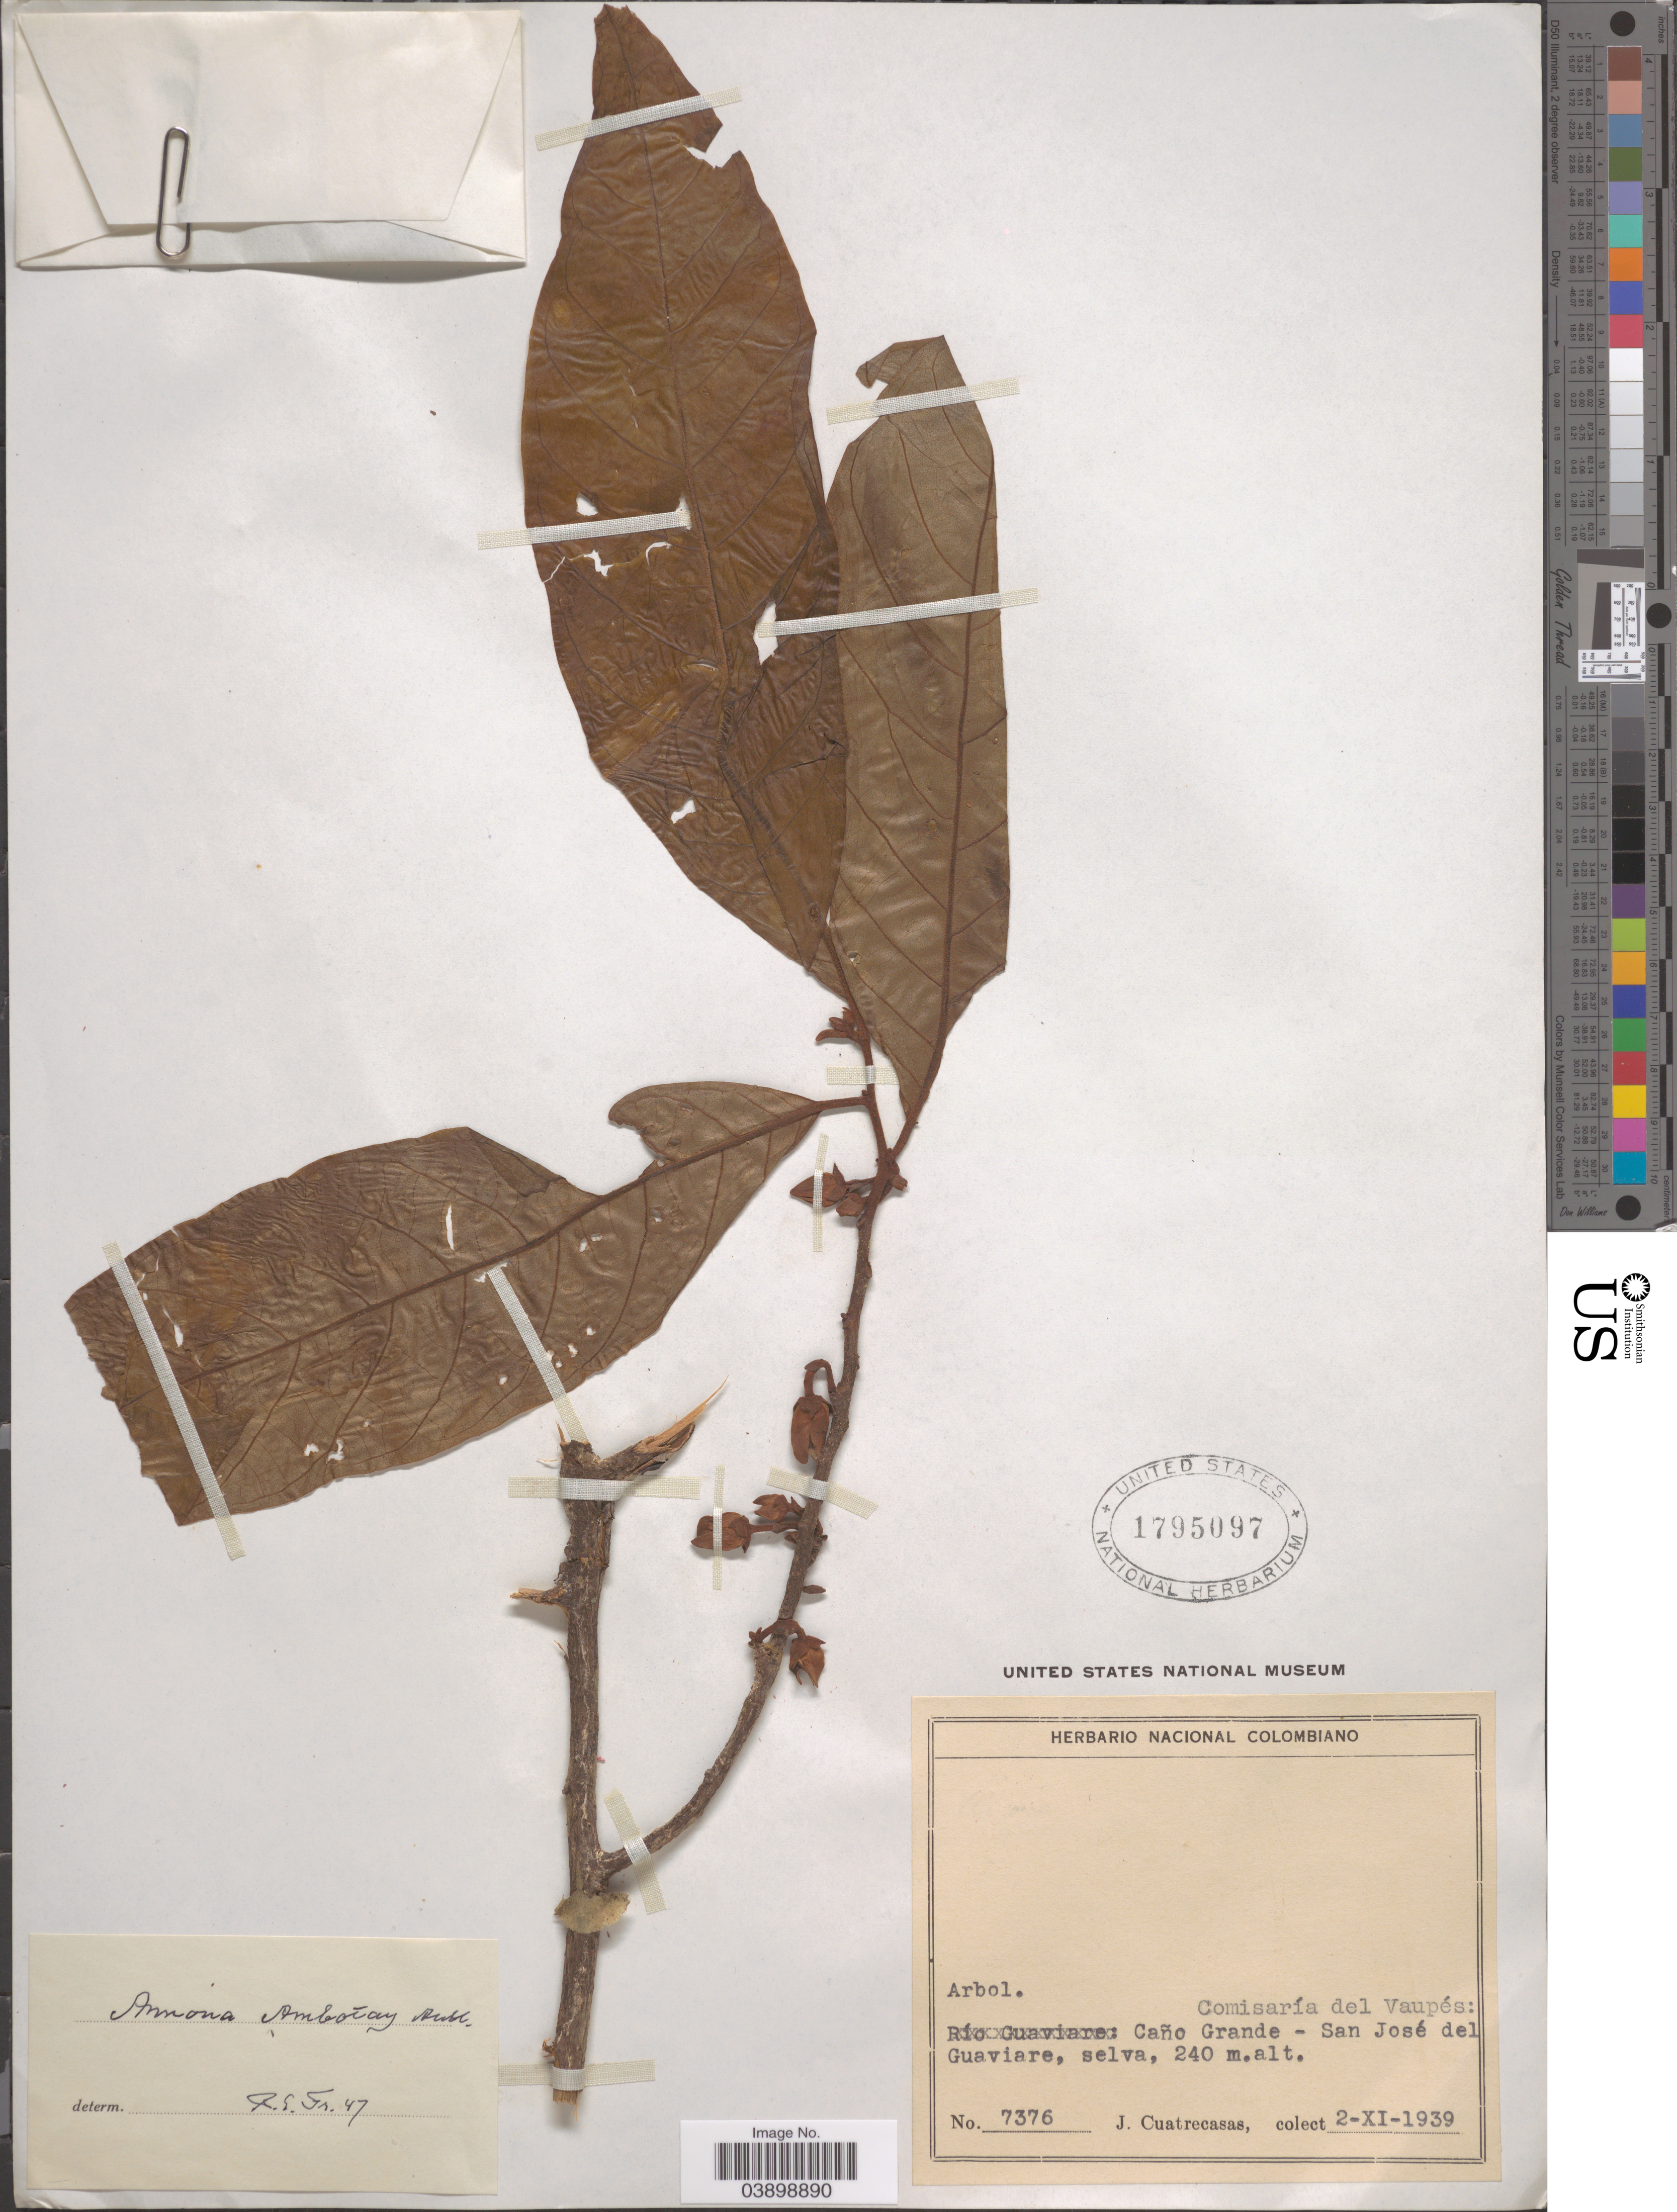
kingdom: Plantae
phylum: Tracheophyta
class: Magnoliopsida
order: Magnoliales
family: Annonaceae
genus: Annona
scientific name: Annona ambotay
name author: Aubl.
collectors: J. Cuatrecasas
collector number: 7376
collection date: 1939-11-02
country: Colombia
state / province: Vaupés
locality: Comisaría del Vaupés: Caño Grande - San José del Guaviare.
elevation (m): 240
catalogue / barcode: US 1795097